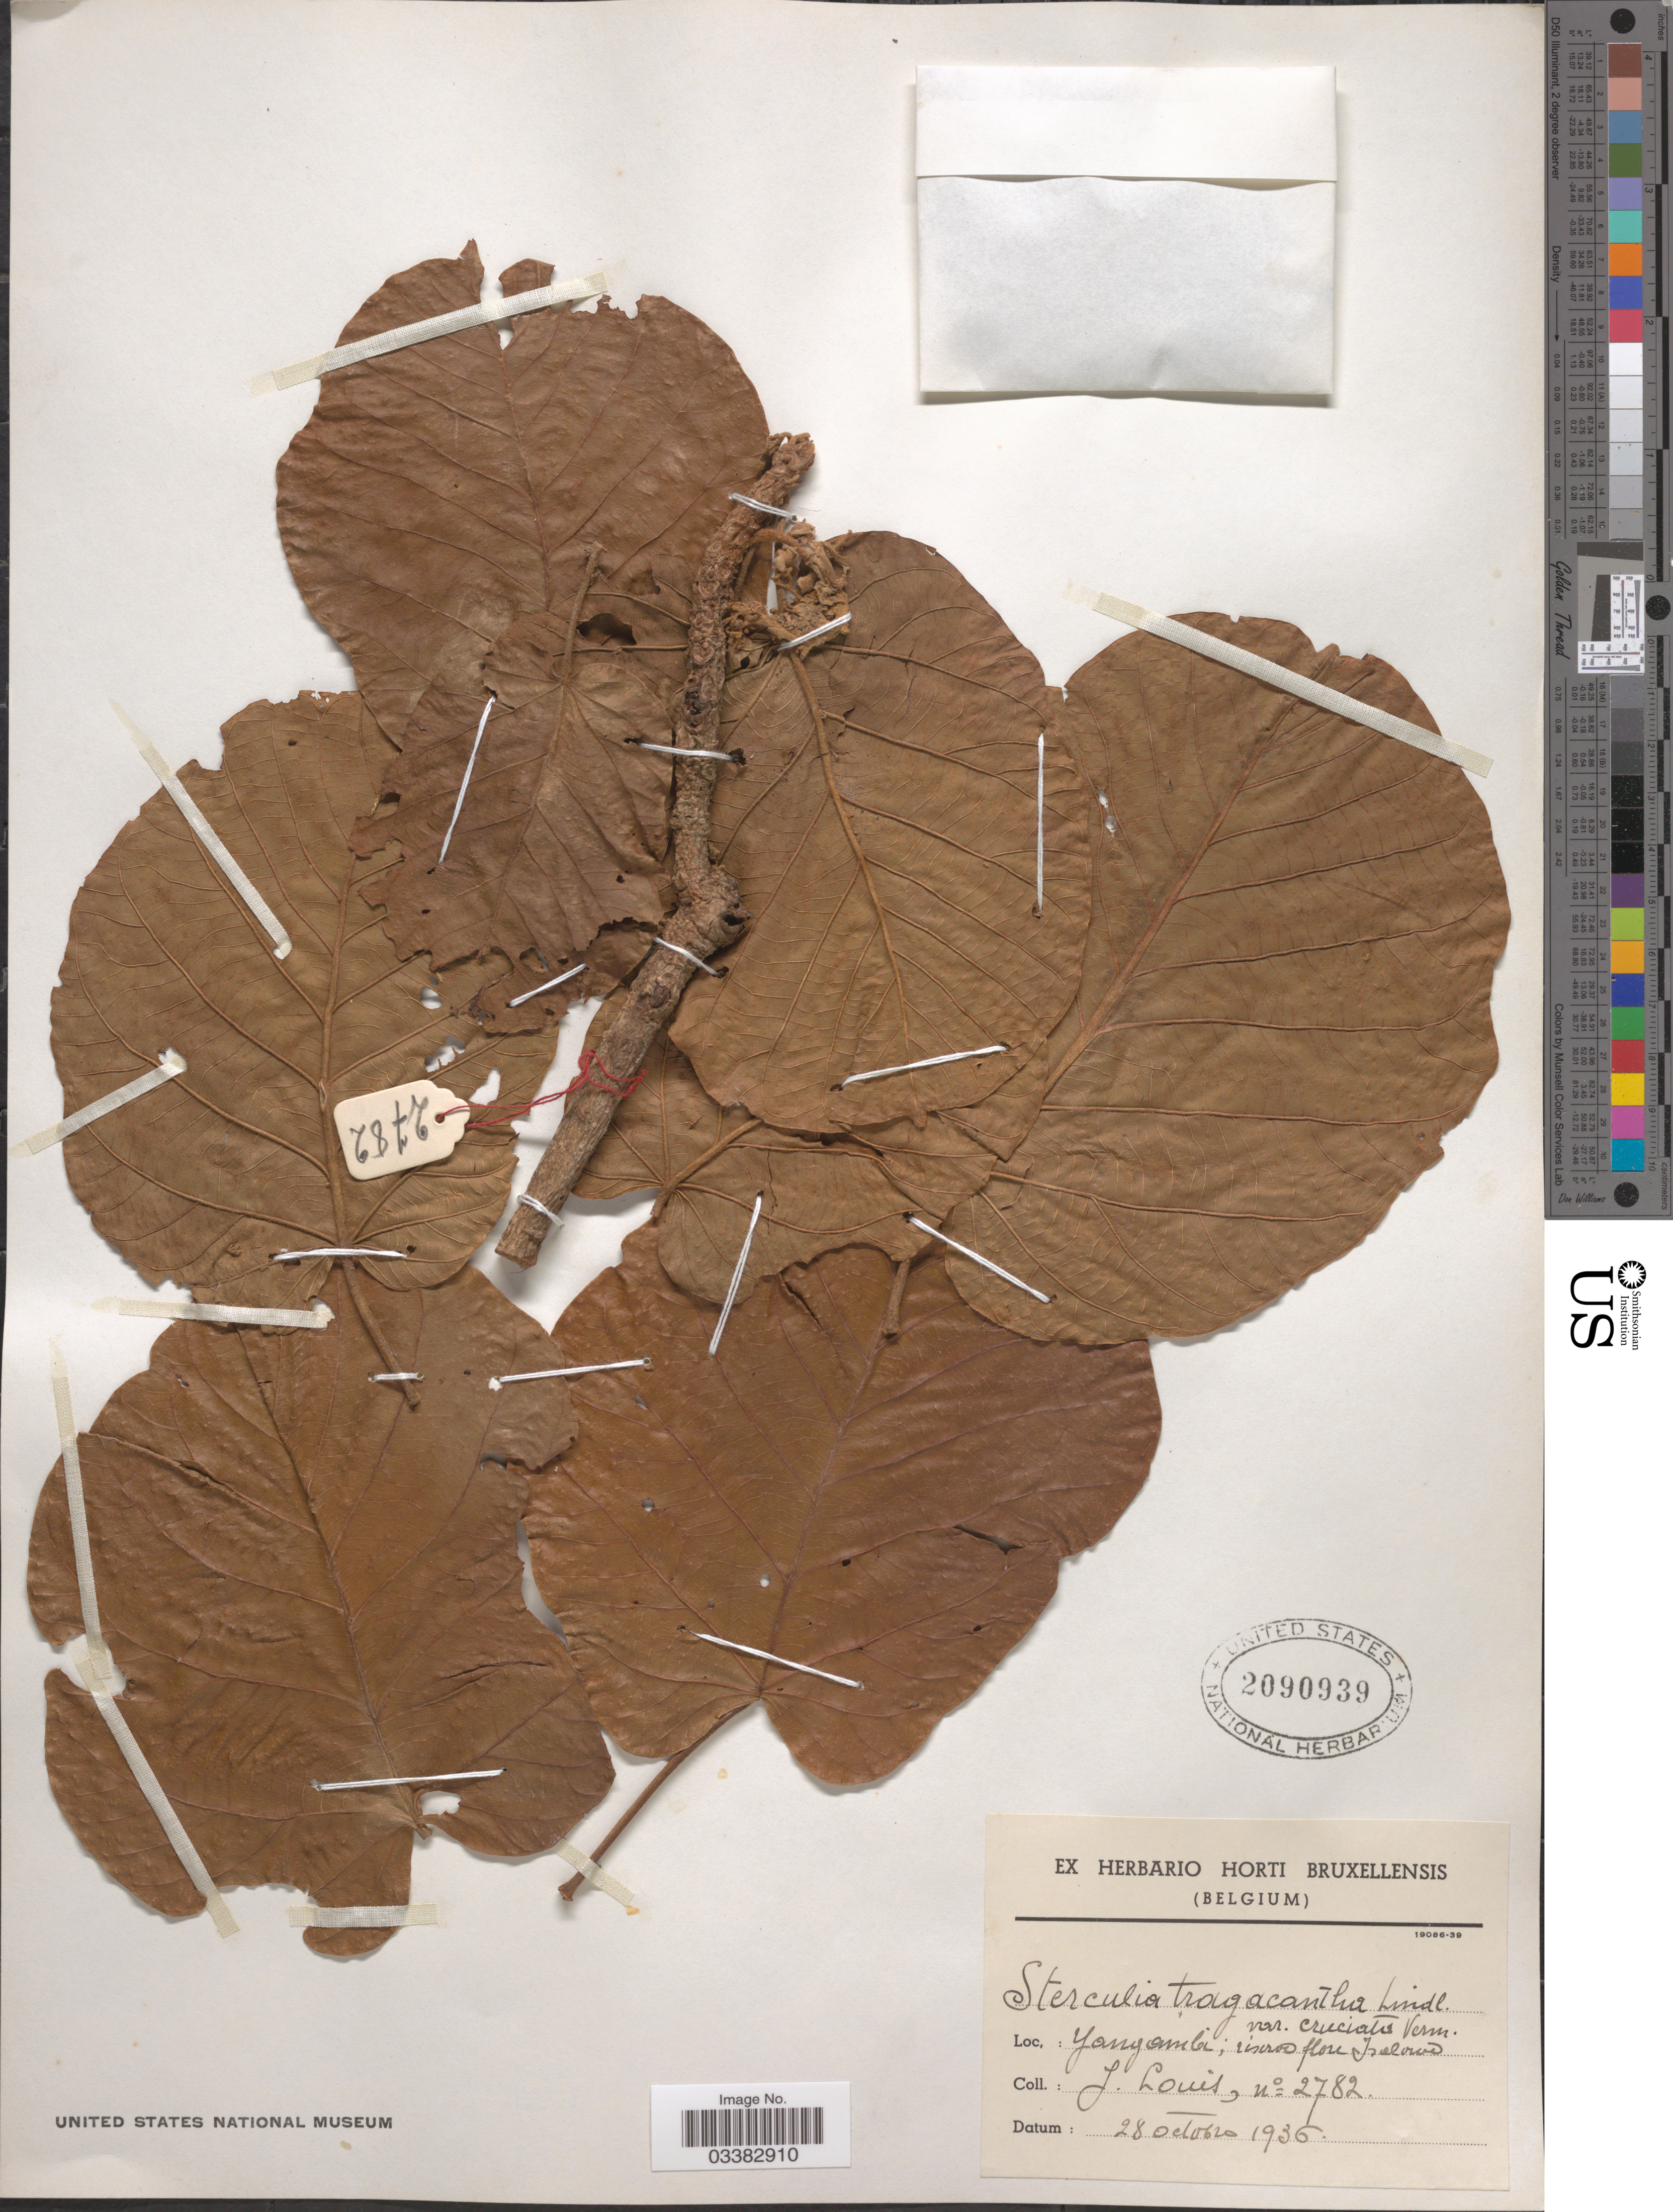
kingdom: Plantae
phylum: Tracheophyta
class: Magnoliopsida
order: Malvales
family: Malvaceae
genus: Sterculia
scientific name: Sterculia tragacantha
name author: Lindl.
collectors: J. Louis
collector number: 2782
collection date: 1936-10-28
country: Congo, Democratic Republic of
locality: Yangambi.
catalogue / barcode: US 2090939